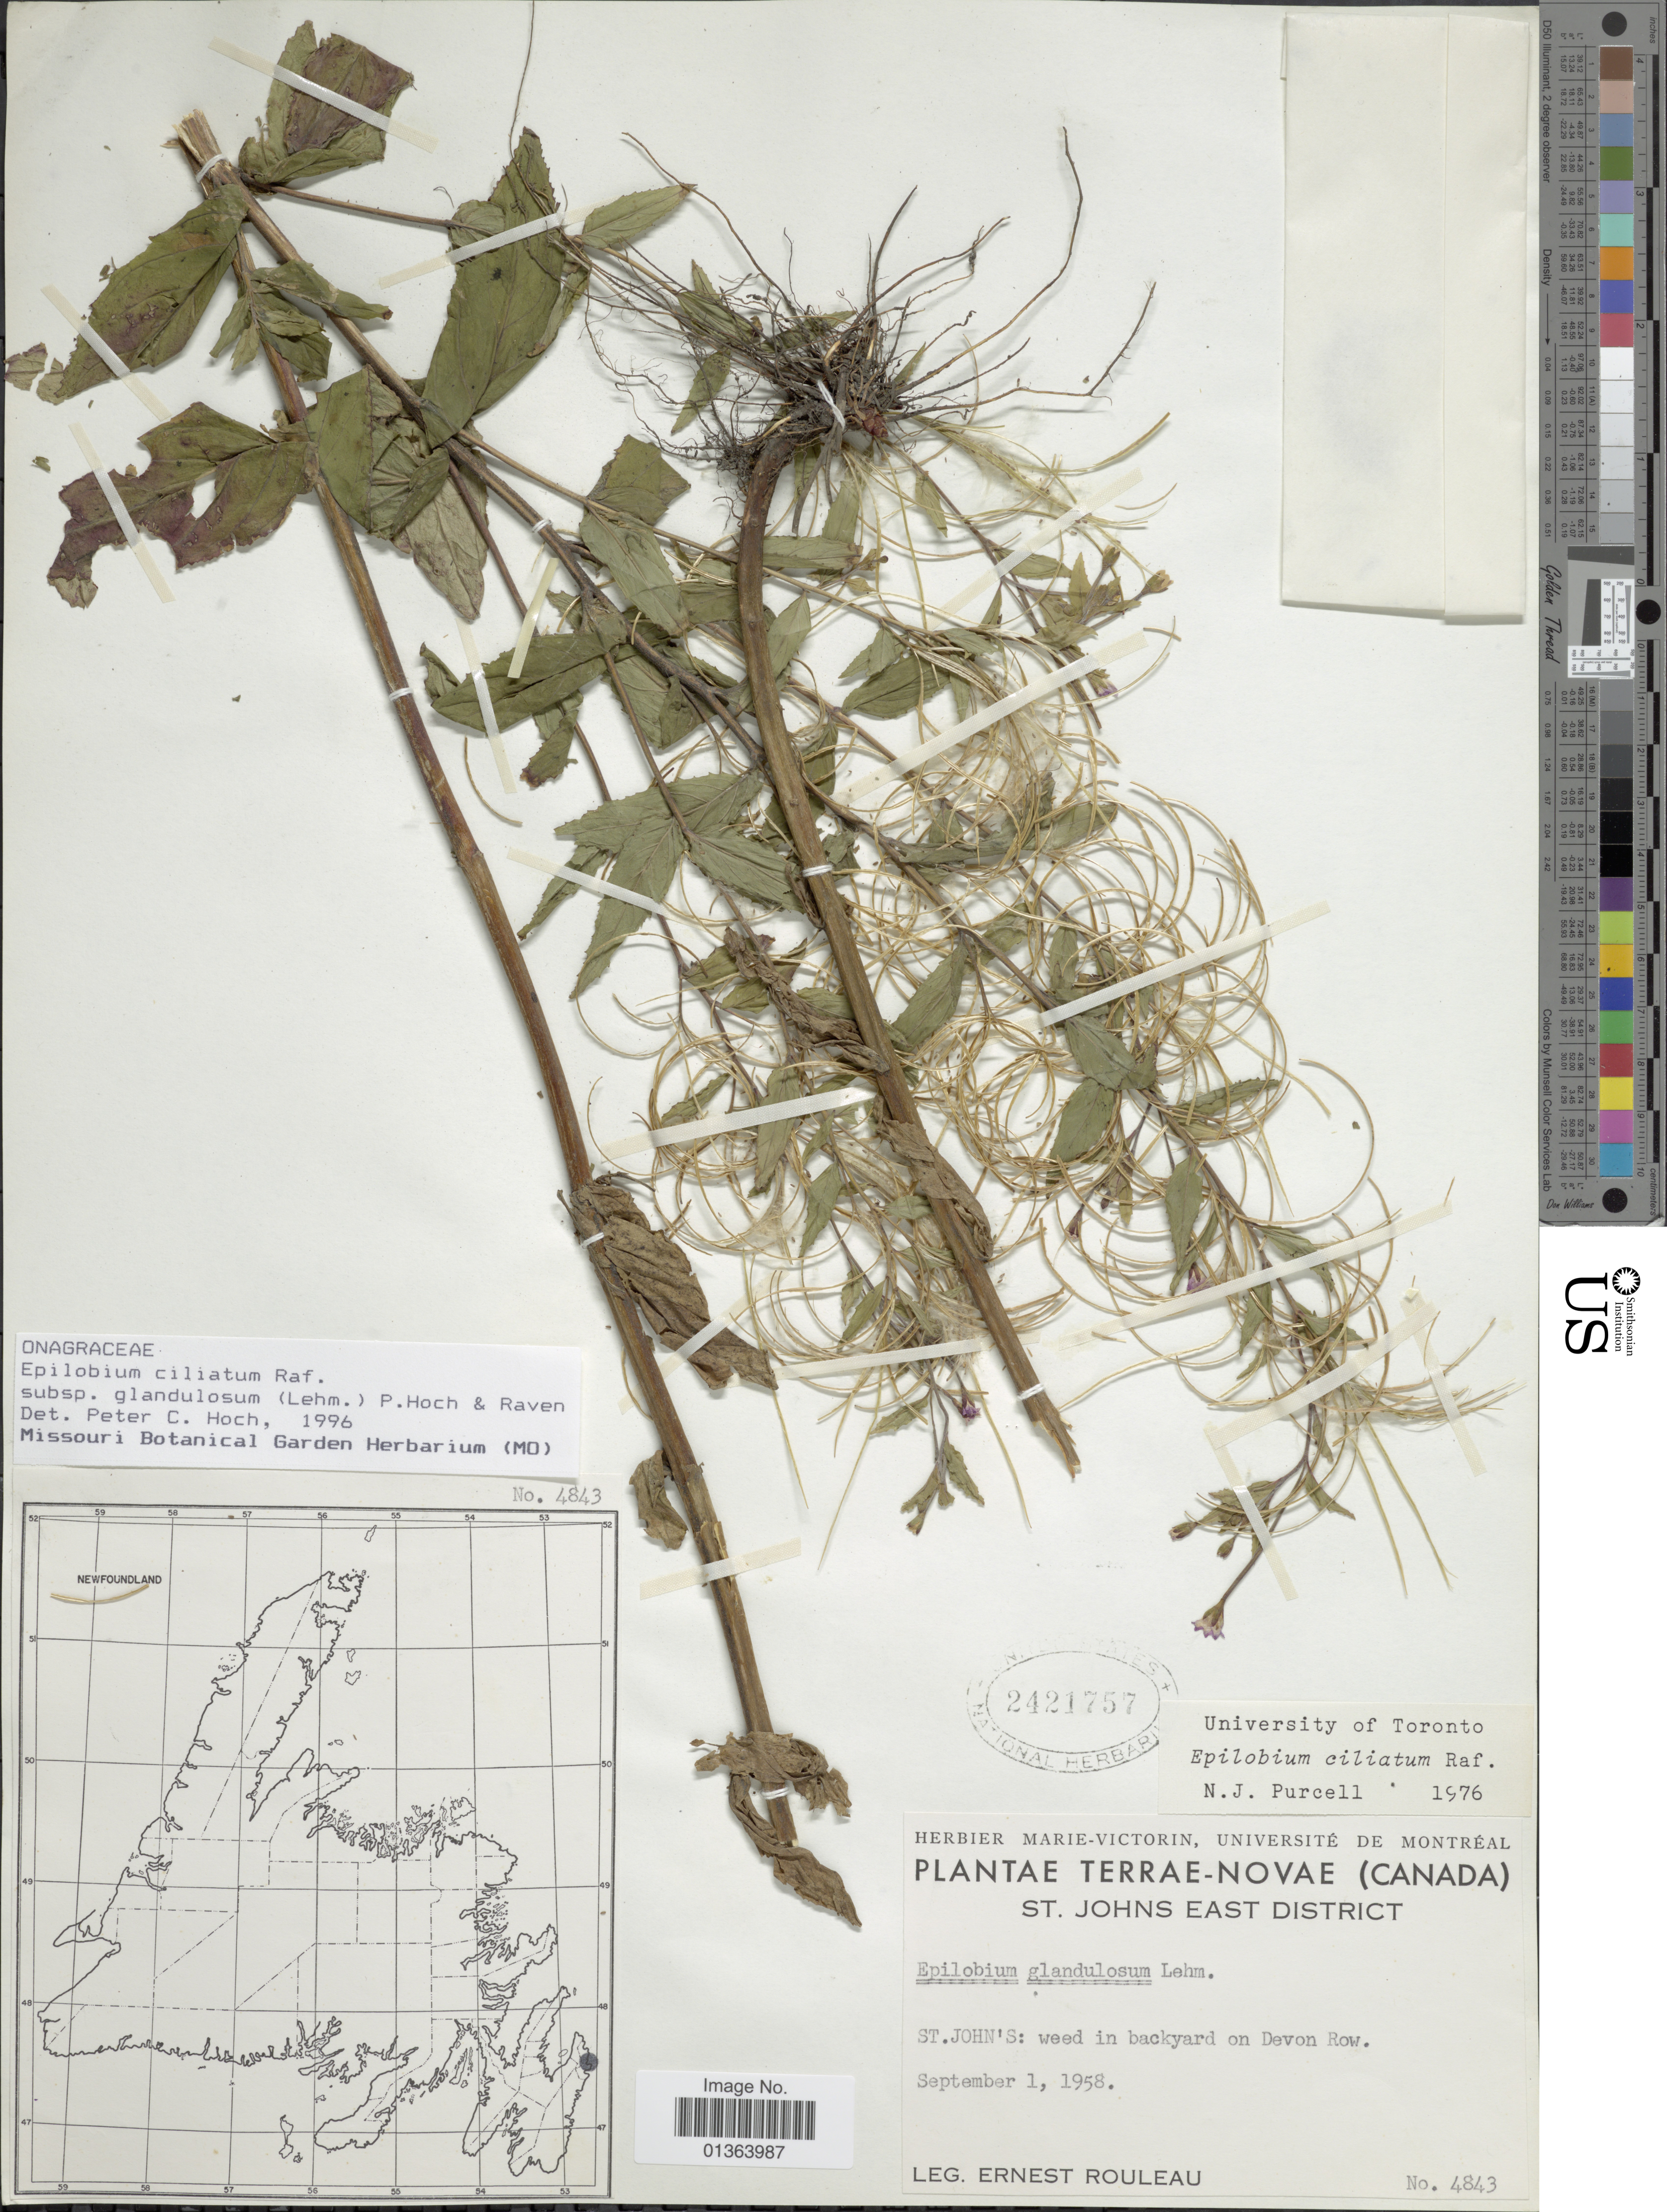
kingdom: Plantae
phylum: Tracheophyta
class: Magnoliopsida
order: Myrtales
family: Onagraceae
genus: Epilobium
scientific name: Epilobium ciliatum subsp. glandulosum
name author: (Lehm.) Hoch & P.H. Raven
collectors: J. Rouleau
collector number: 4843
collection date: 1958-09-01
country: Canada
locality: Terrae-Novae. St. Johns East District. St. John's: weed in backyard on Devon Row.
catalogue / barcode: US 2421757